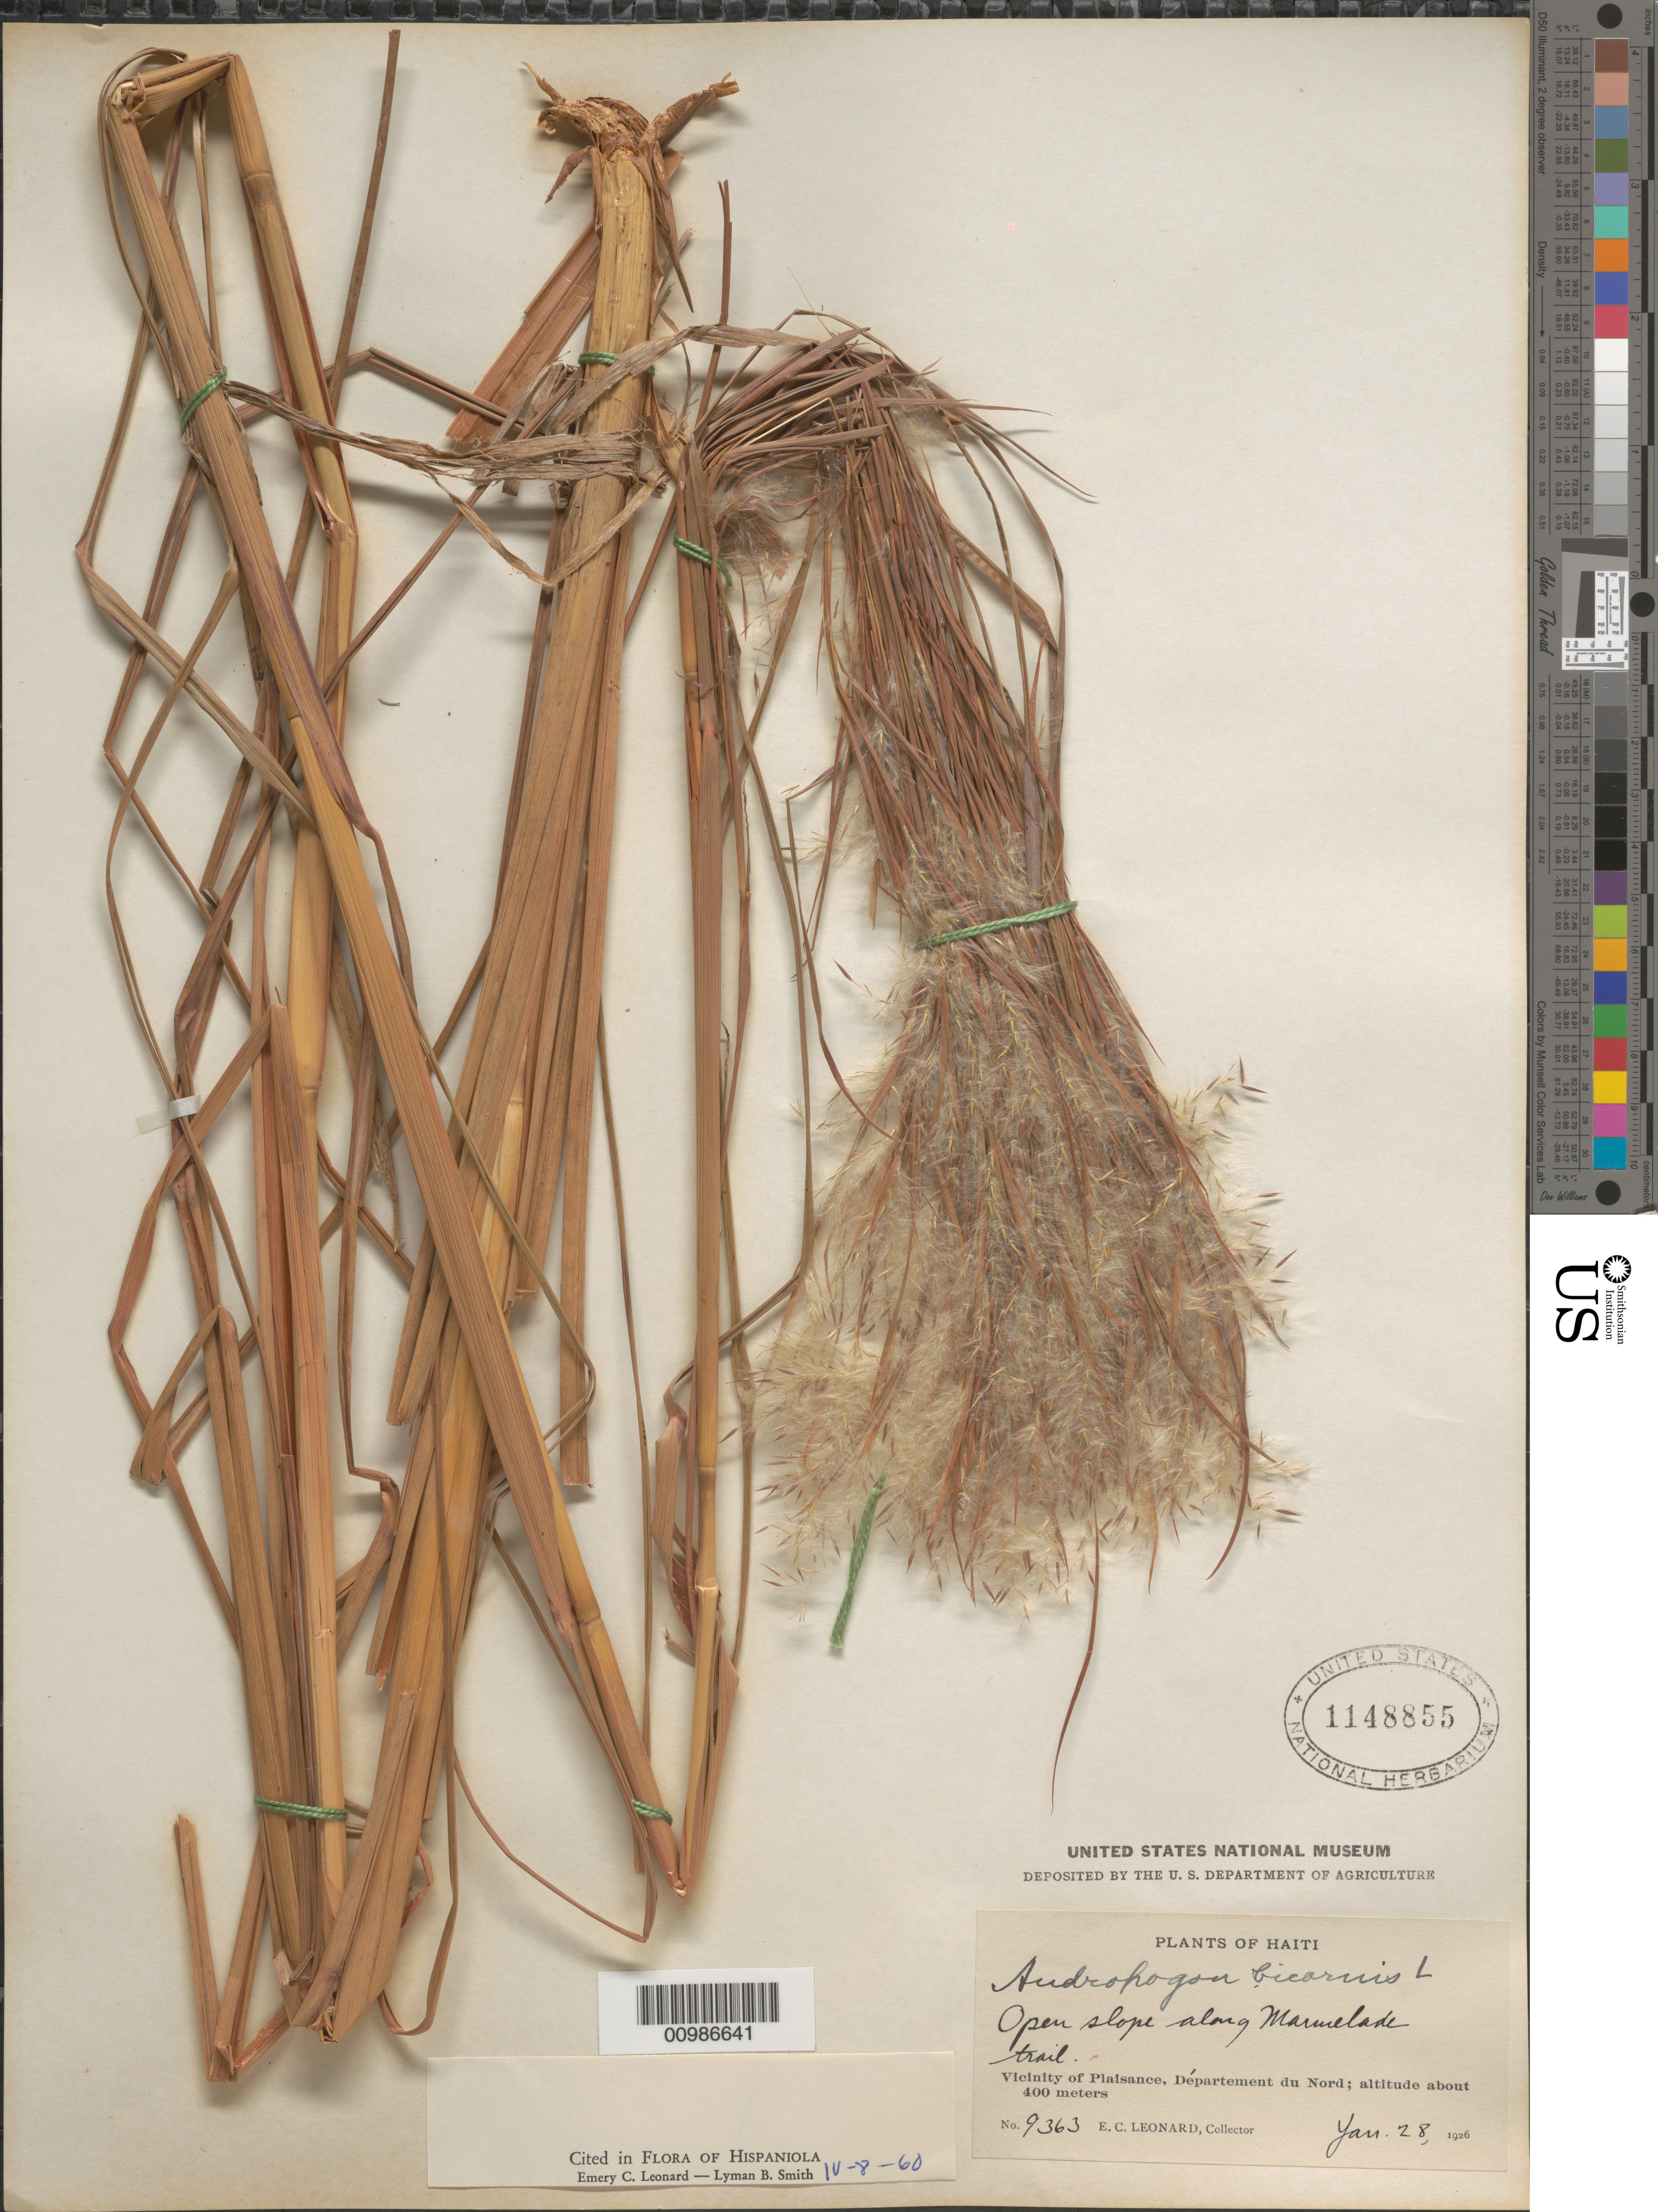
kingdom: Plantae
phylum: Tracheophyta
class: Liliopsida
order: Poales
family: Poaceae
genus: Andropogon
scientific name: Andropogon bicornis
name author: L.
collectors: E. C. Leonard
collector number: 9363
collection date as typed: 28 Jan 1926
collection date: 1926-01-28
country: Haiti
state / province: Nord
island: Hispaniola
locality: Vicinity of Plaisance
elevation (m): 400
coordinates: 0 N, 0 E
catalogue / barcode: US 1148855